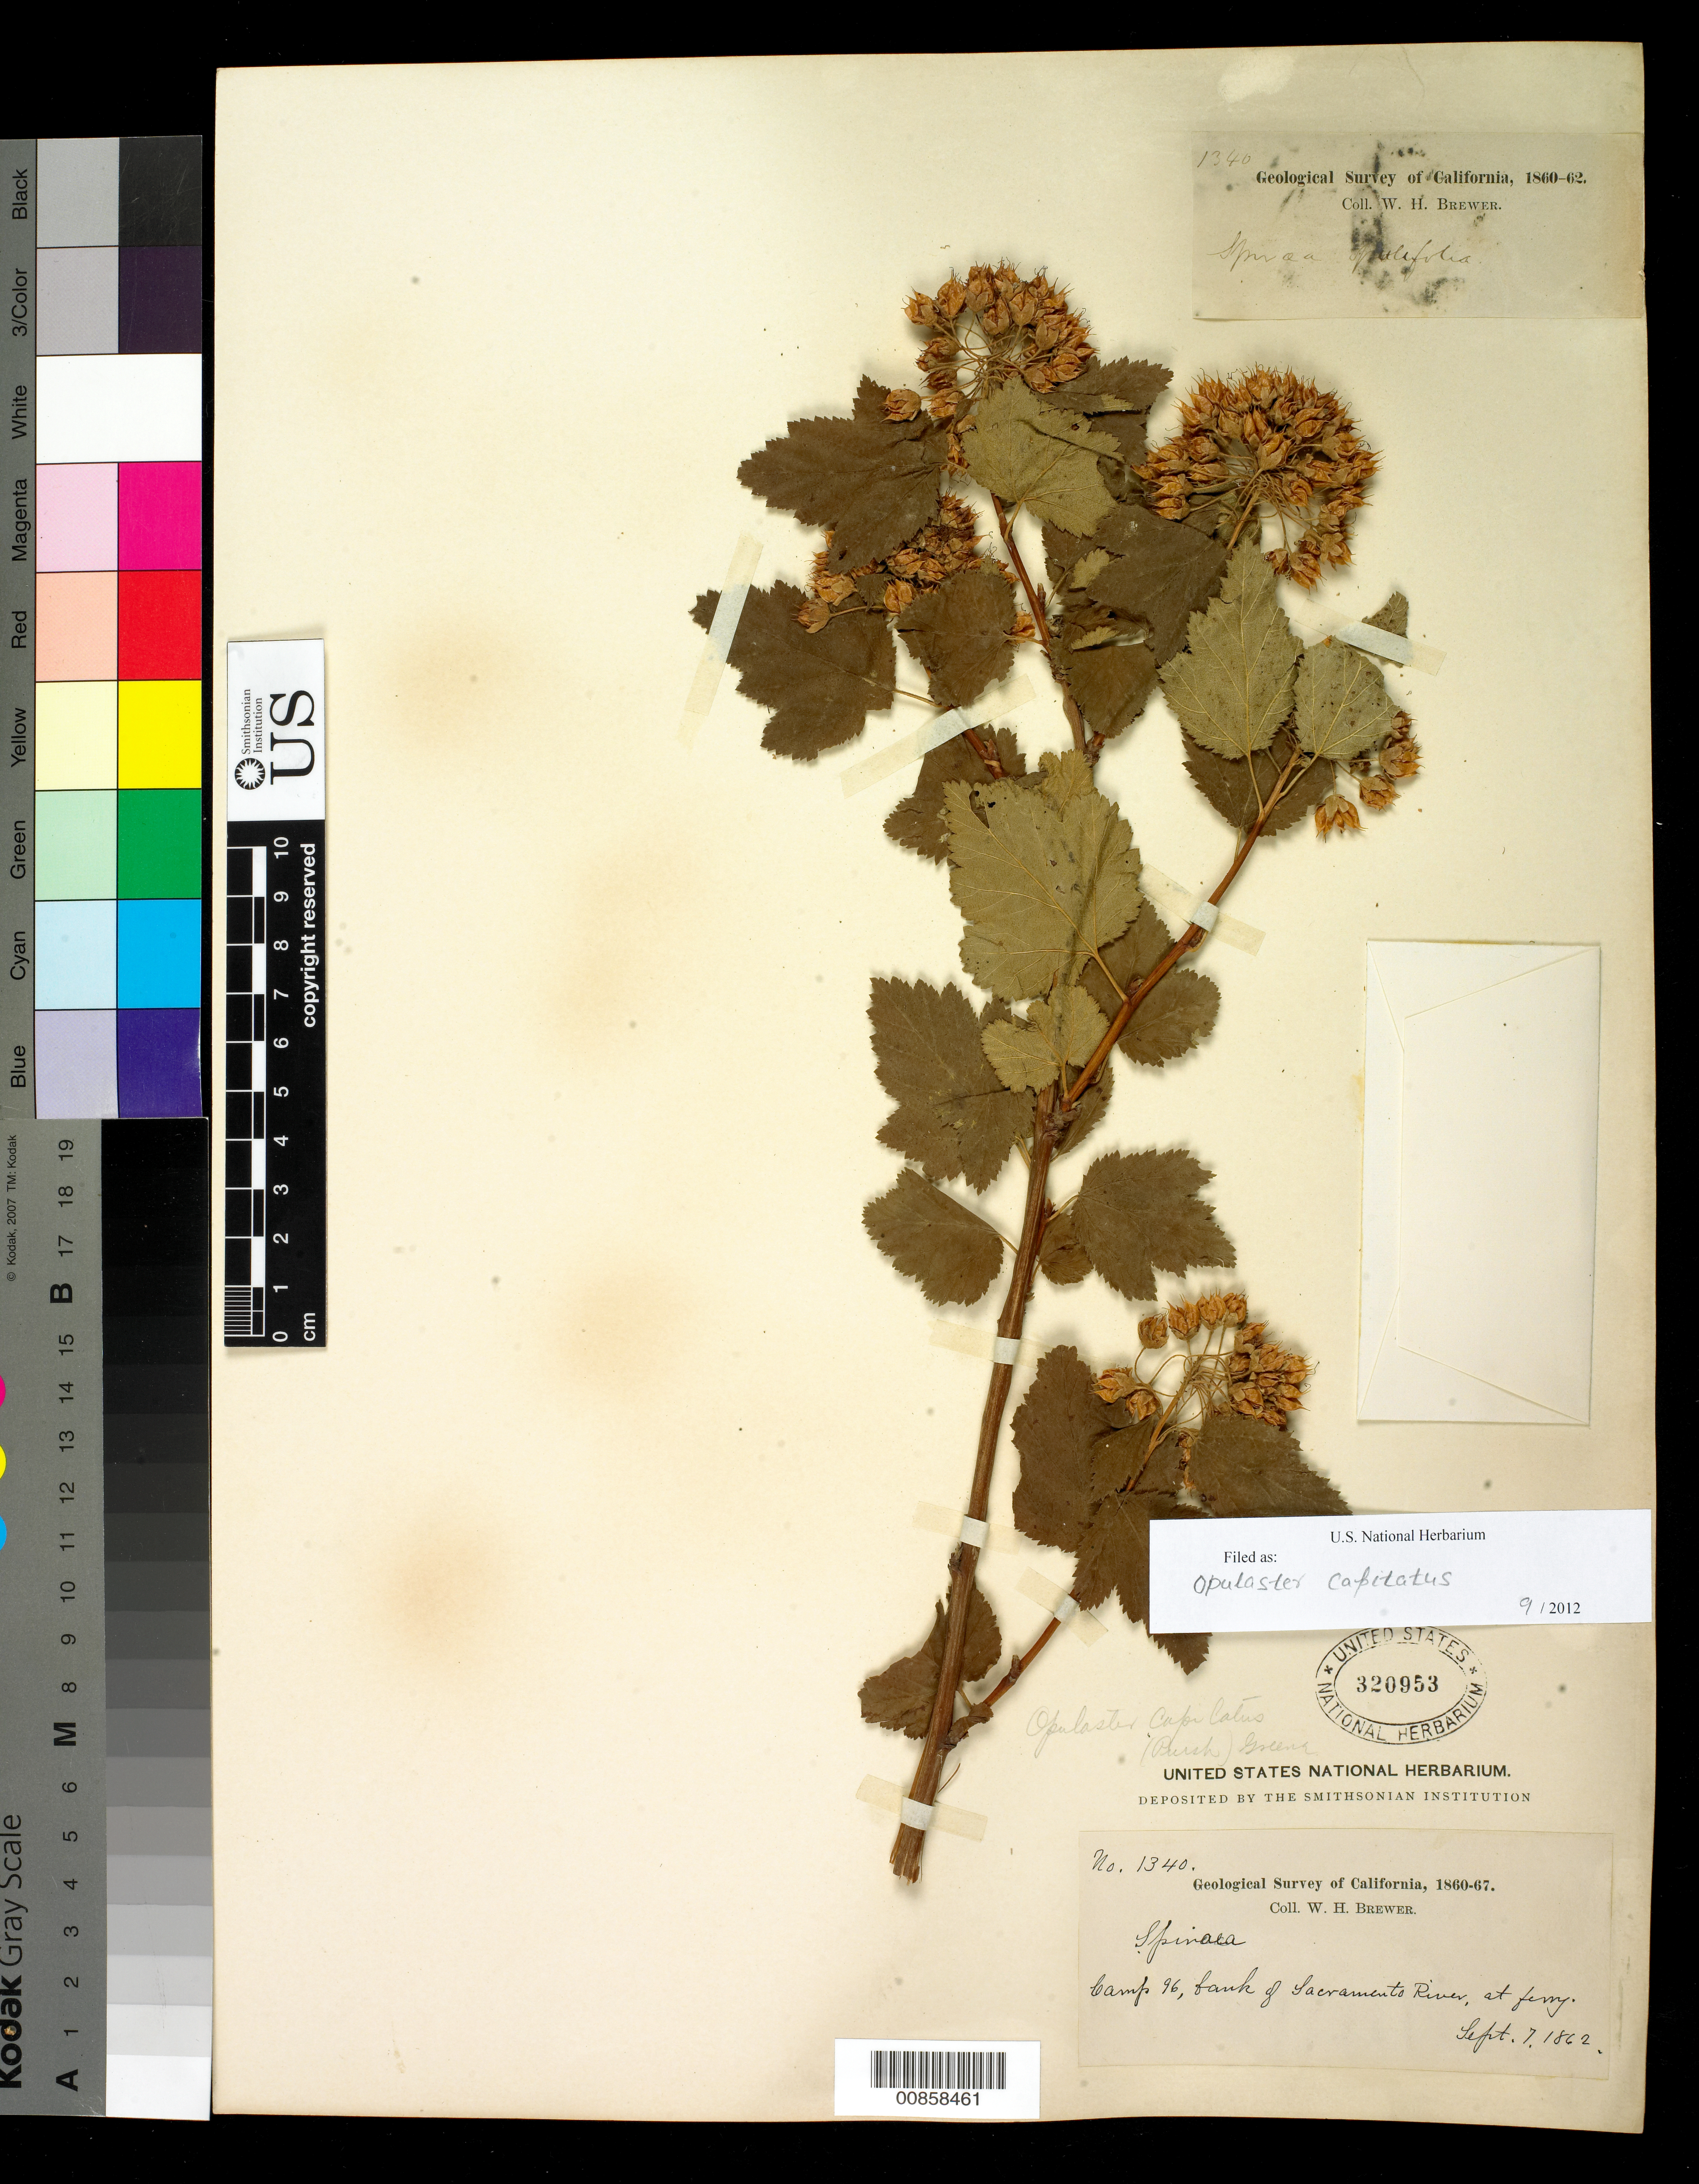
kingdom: Plantae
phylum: Tracheophyta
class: Magnoliopsida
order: Rosales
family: Rosaceae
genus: Physocarpus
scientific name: Physocarpus capitatus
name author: (Pursh) Kuntze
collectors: W. H. Brewer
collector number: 1340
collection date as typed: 07 Sep 1862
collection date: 1862-09-07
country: United States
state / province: California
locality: Camp 96, bank of Sacramento River, at ferry